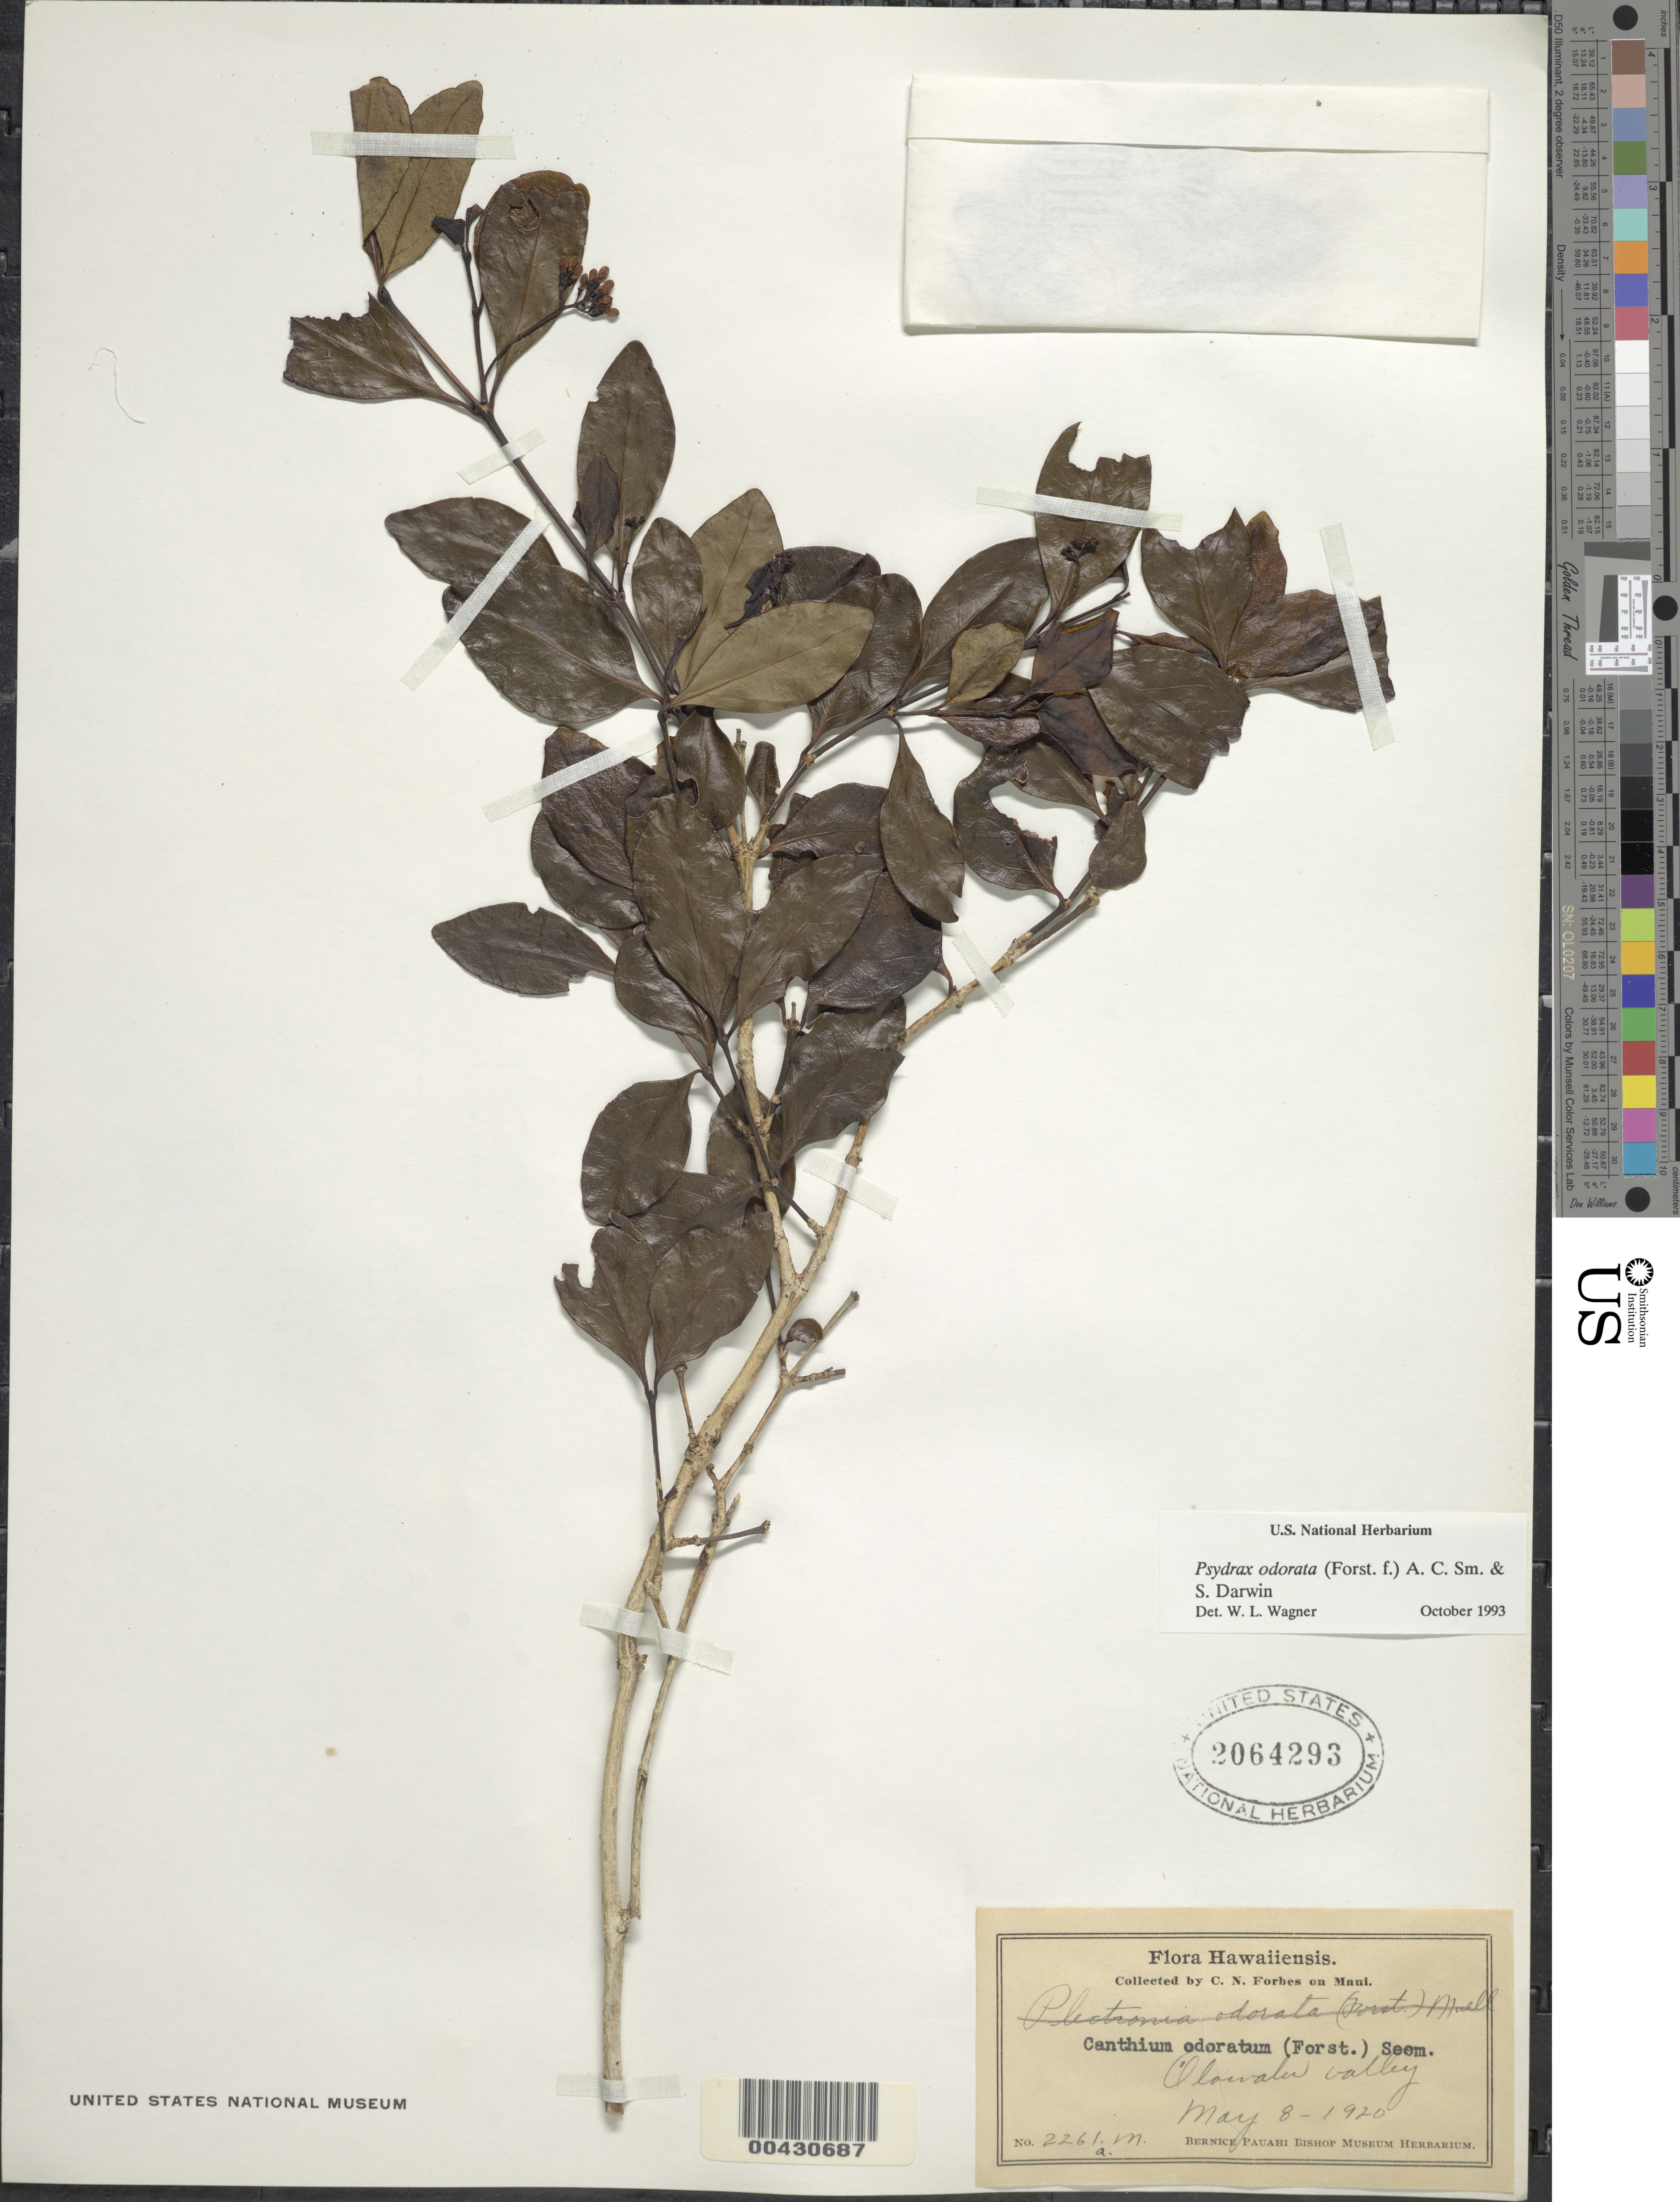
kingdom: Plantae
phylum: Tracheophyta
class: Magnoliopsida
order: Gentianales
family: Rubiaceae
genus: Psydrax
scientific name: Psydrax odorata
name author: (G. Forst.) A.C. Sm. & S.P. Darwin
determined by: Wagner, W. L., (BOT), Smithsonian Institution - National Museum of Natural History (UNITED STATES)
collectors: C. N. Forbes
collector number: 2261a.M.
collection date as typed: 8 May 1920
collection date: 1920-05-08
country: United States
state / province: Hawaii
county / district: Maui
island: Maui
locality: Olowalu Valley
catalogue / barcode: US 2064293